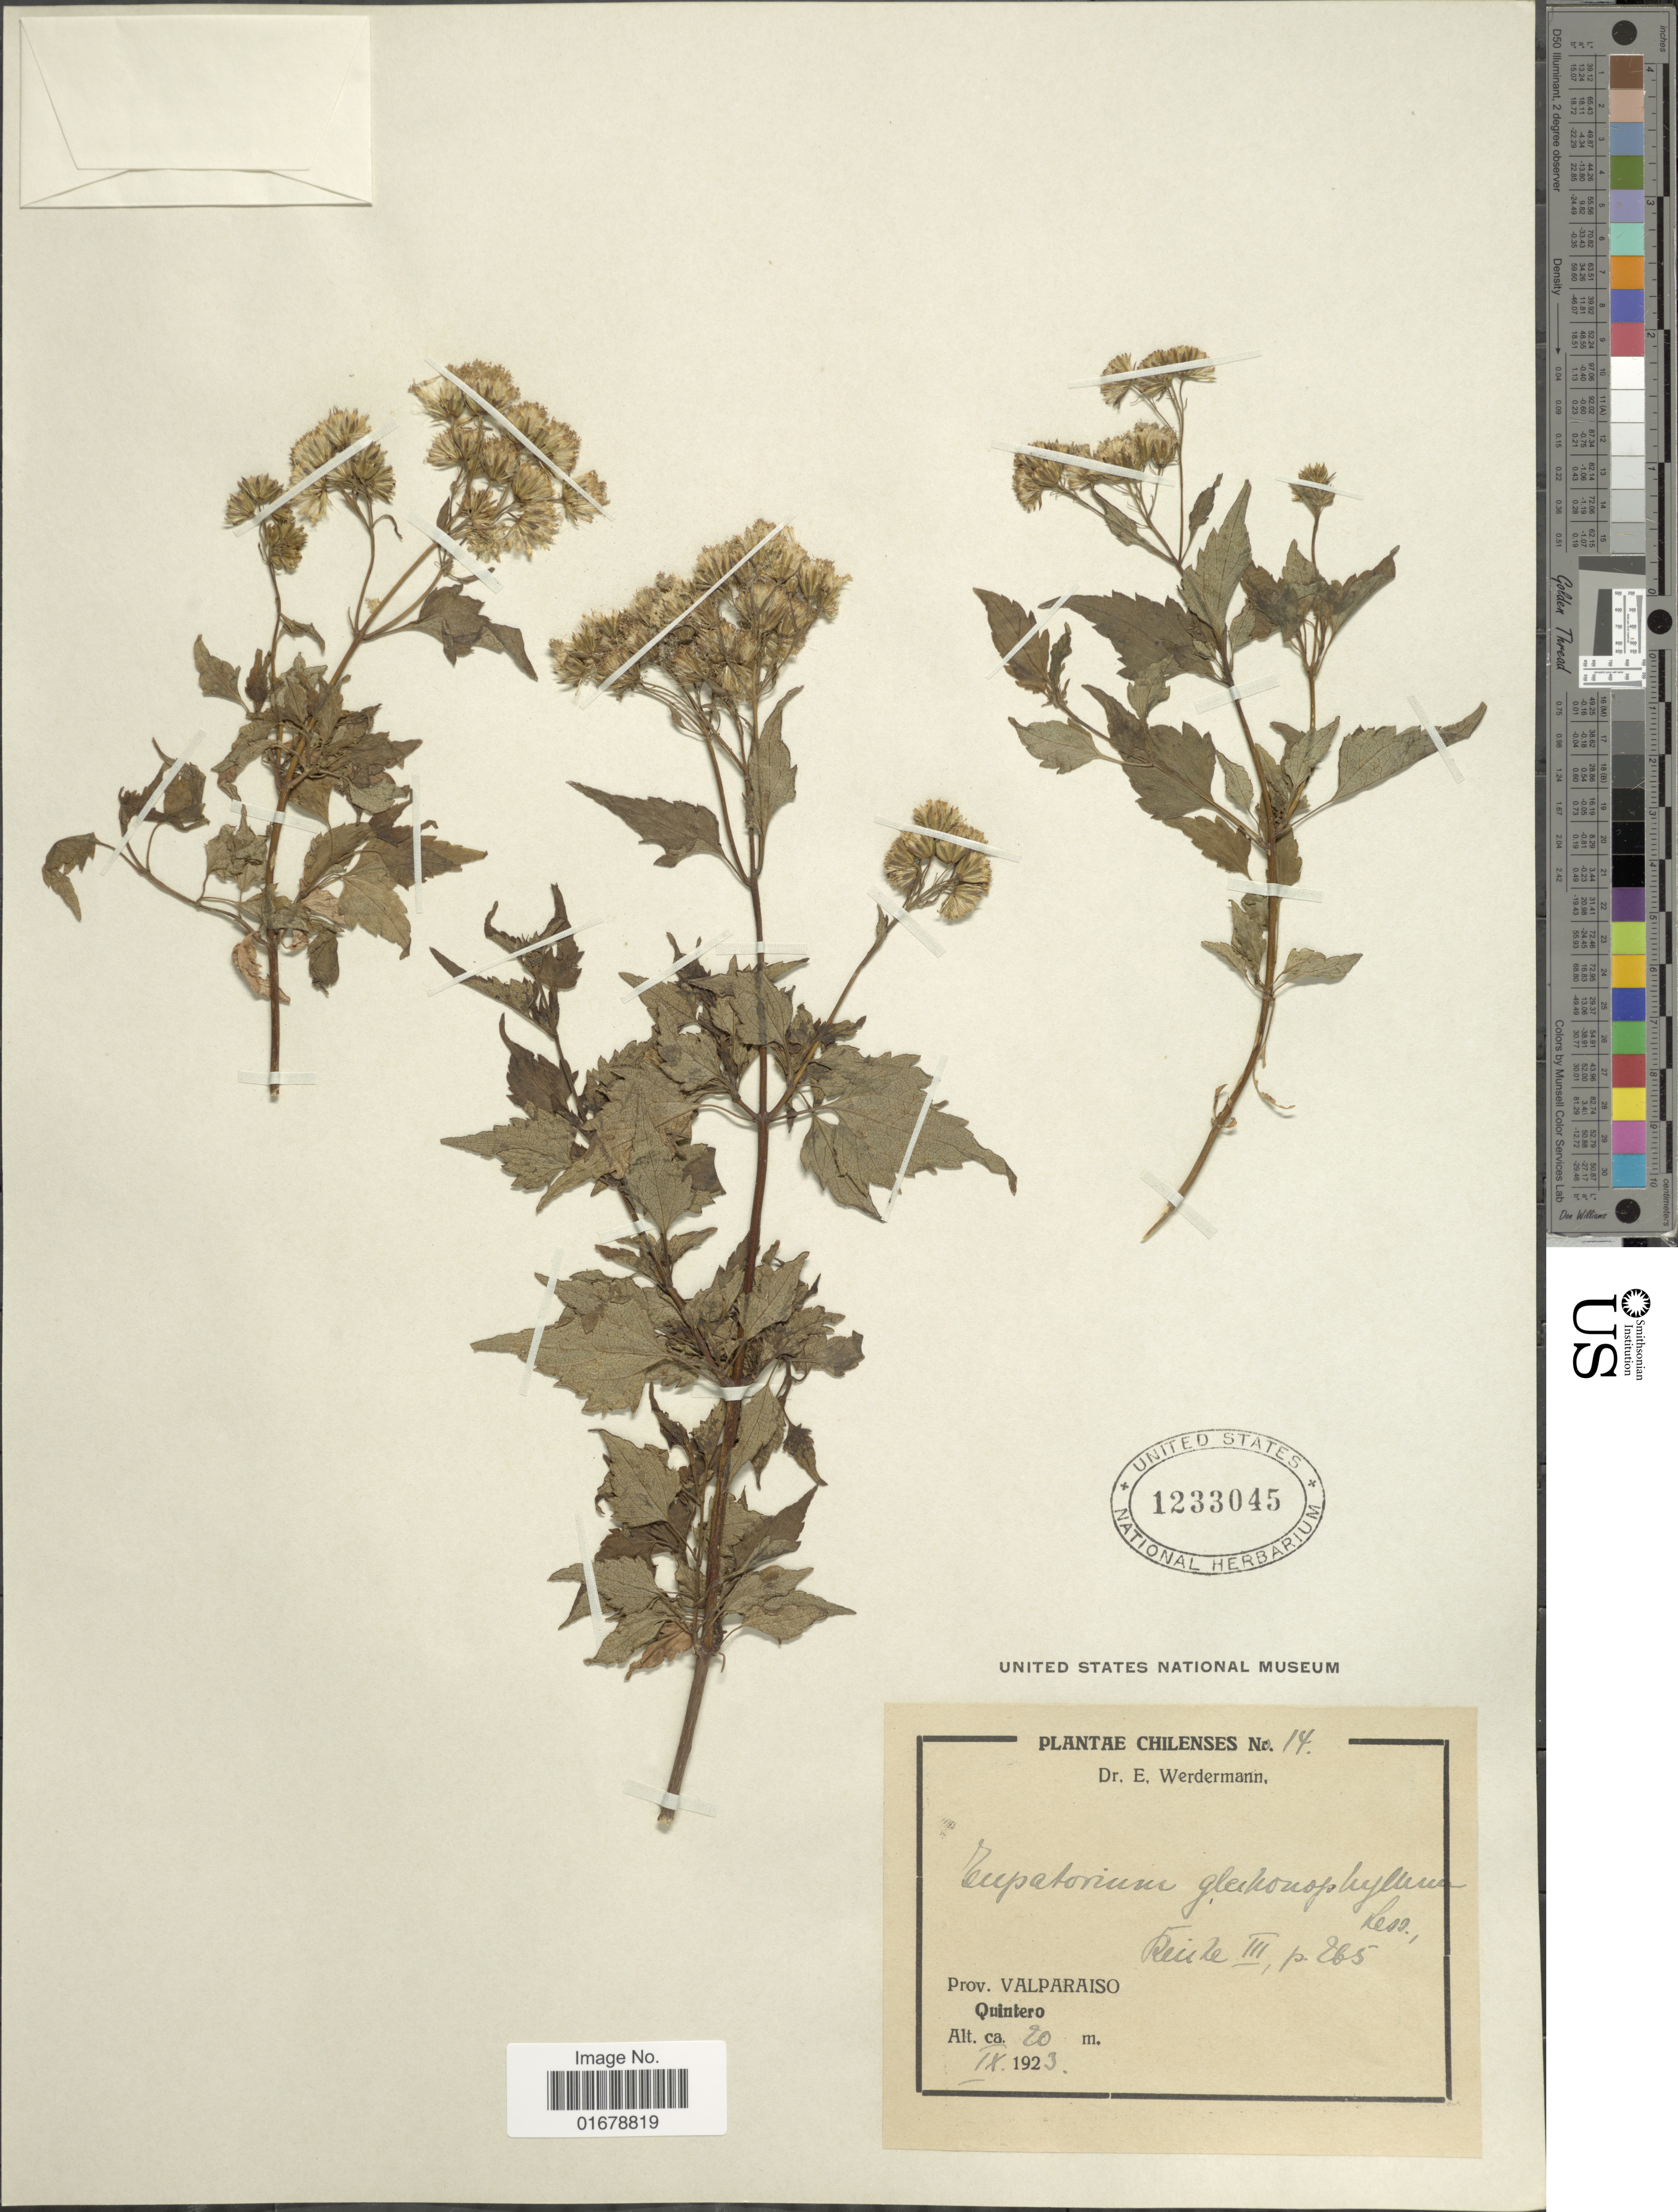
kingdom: Plantae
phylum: Tracheophyta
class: Magnoliopsida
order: Asterales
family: Asteraceae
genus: Ageratina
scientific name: Ageratina glechonophylla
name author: (Less.) R.M. King & H. Rob.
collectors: E. Werdermann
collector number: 14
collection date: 1923-09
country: Chile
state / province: Valparaíso (V)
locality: Prov. Valparaiso, Quintero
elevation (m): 20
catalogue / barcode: US 1233045